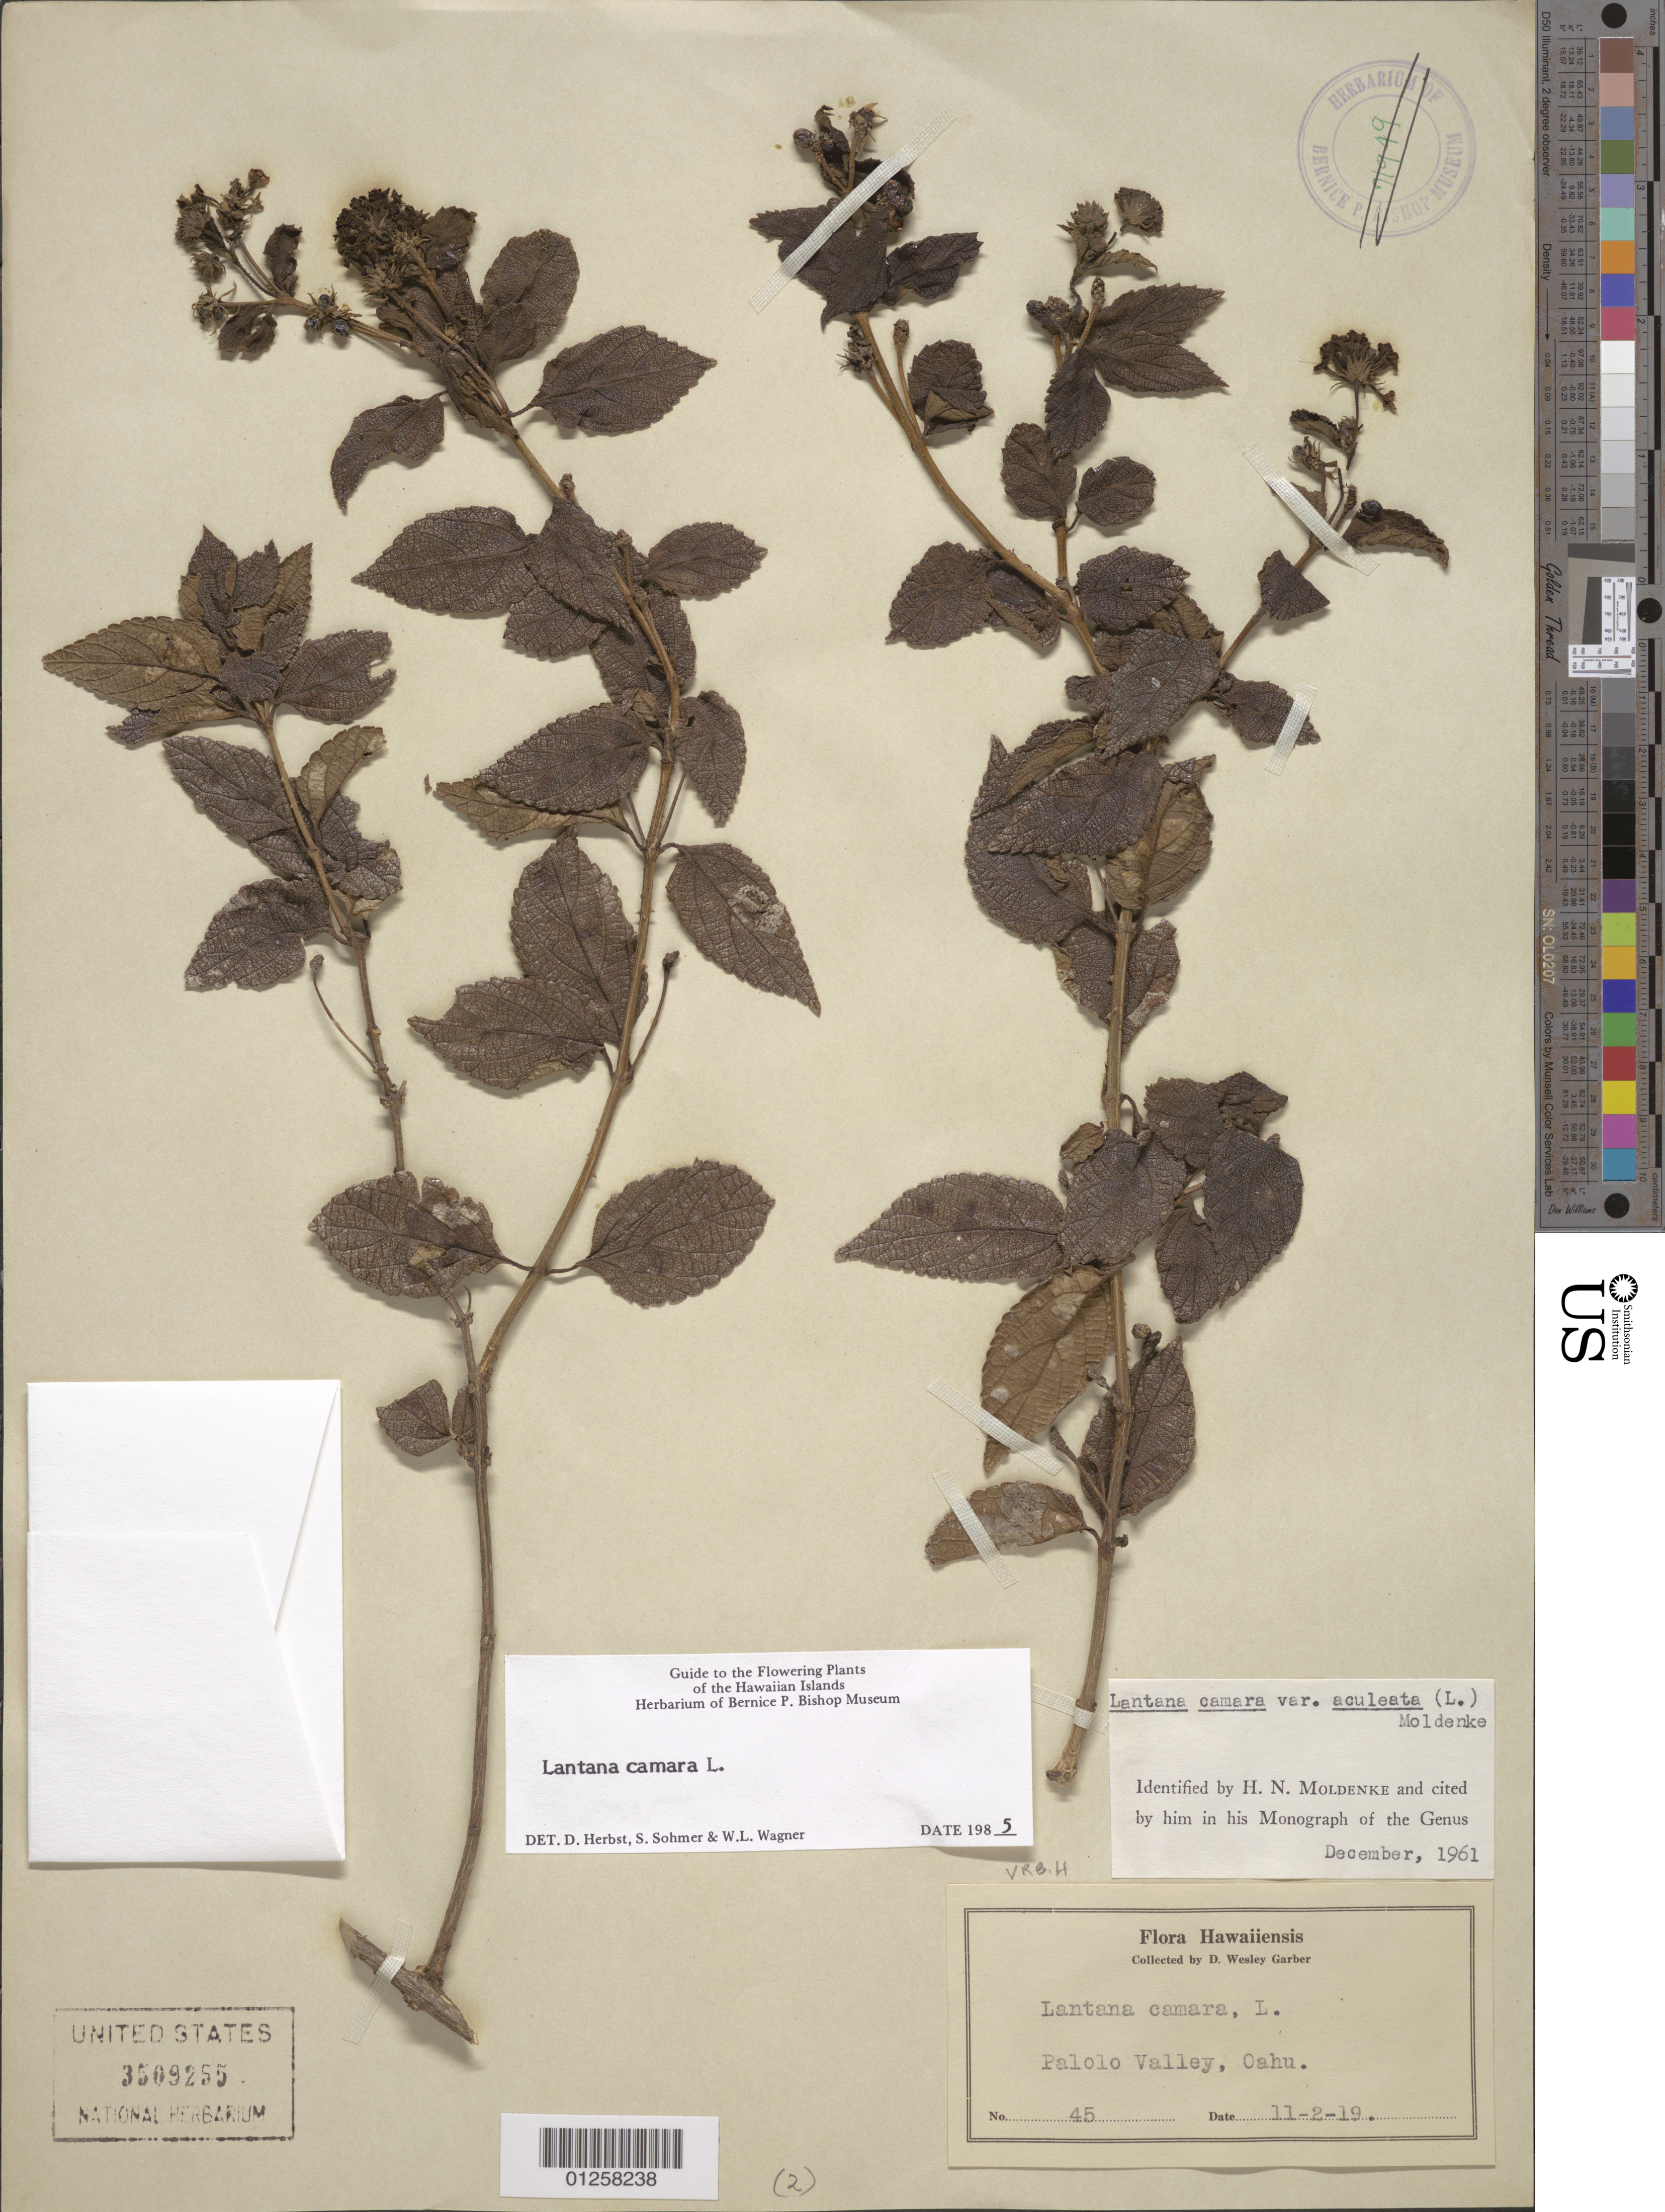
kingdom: Plantae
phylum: Tracheophyta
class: Magnoliopsida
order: Lamiales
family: Verbenaceae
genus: Lantana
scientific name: Lantana camara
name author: L.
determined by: Herbst, D. R.; Sohmer, S. H.; Wagner, W. L.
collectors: D. W. Garber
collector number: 45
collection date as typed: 11-2-19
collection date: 1919-02-11 or 1919-11-02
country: United States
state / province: Hawaii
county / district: Honolulu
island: Oahu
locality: Palolo Valley.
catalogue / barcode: US 3509255